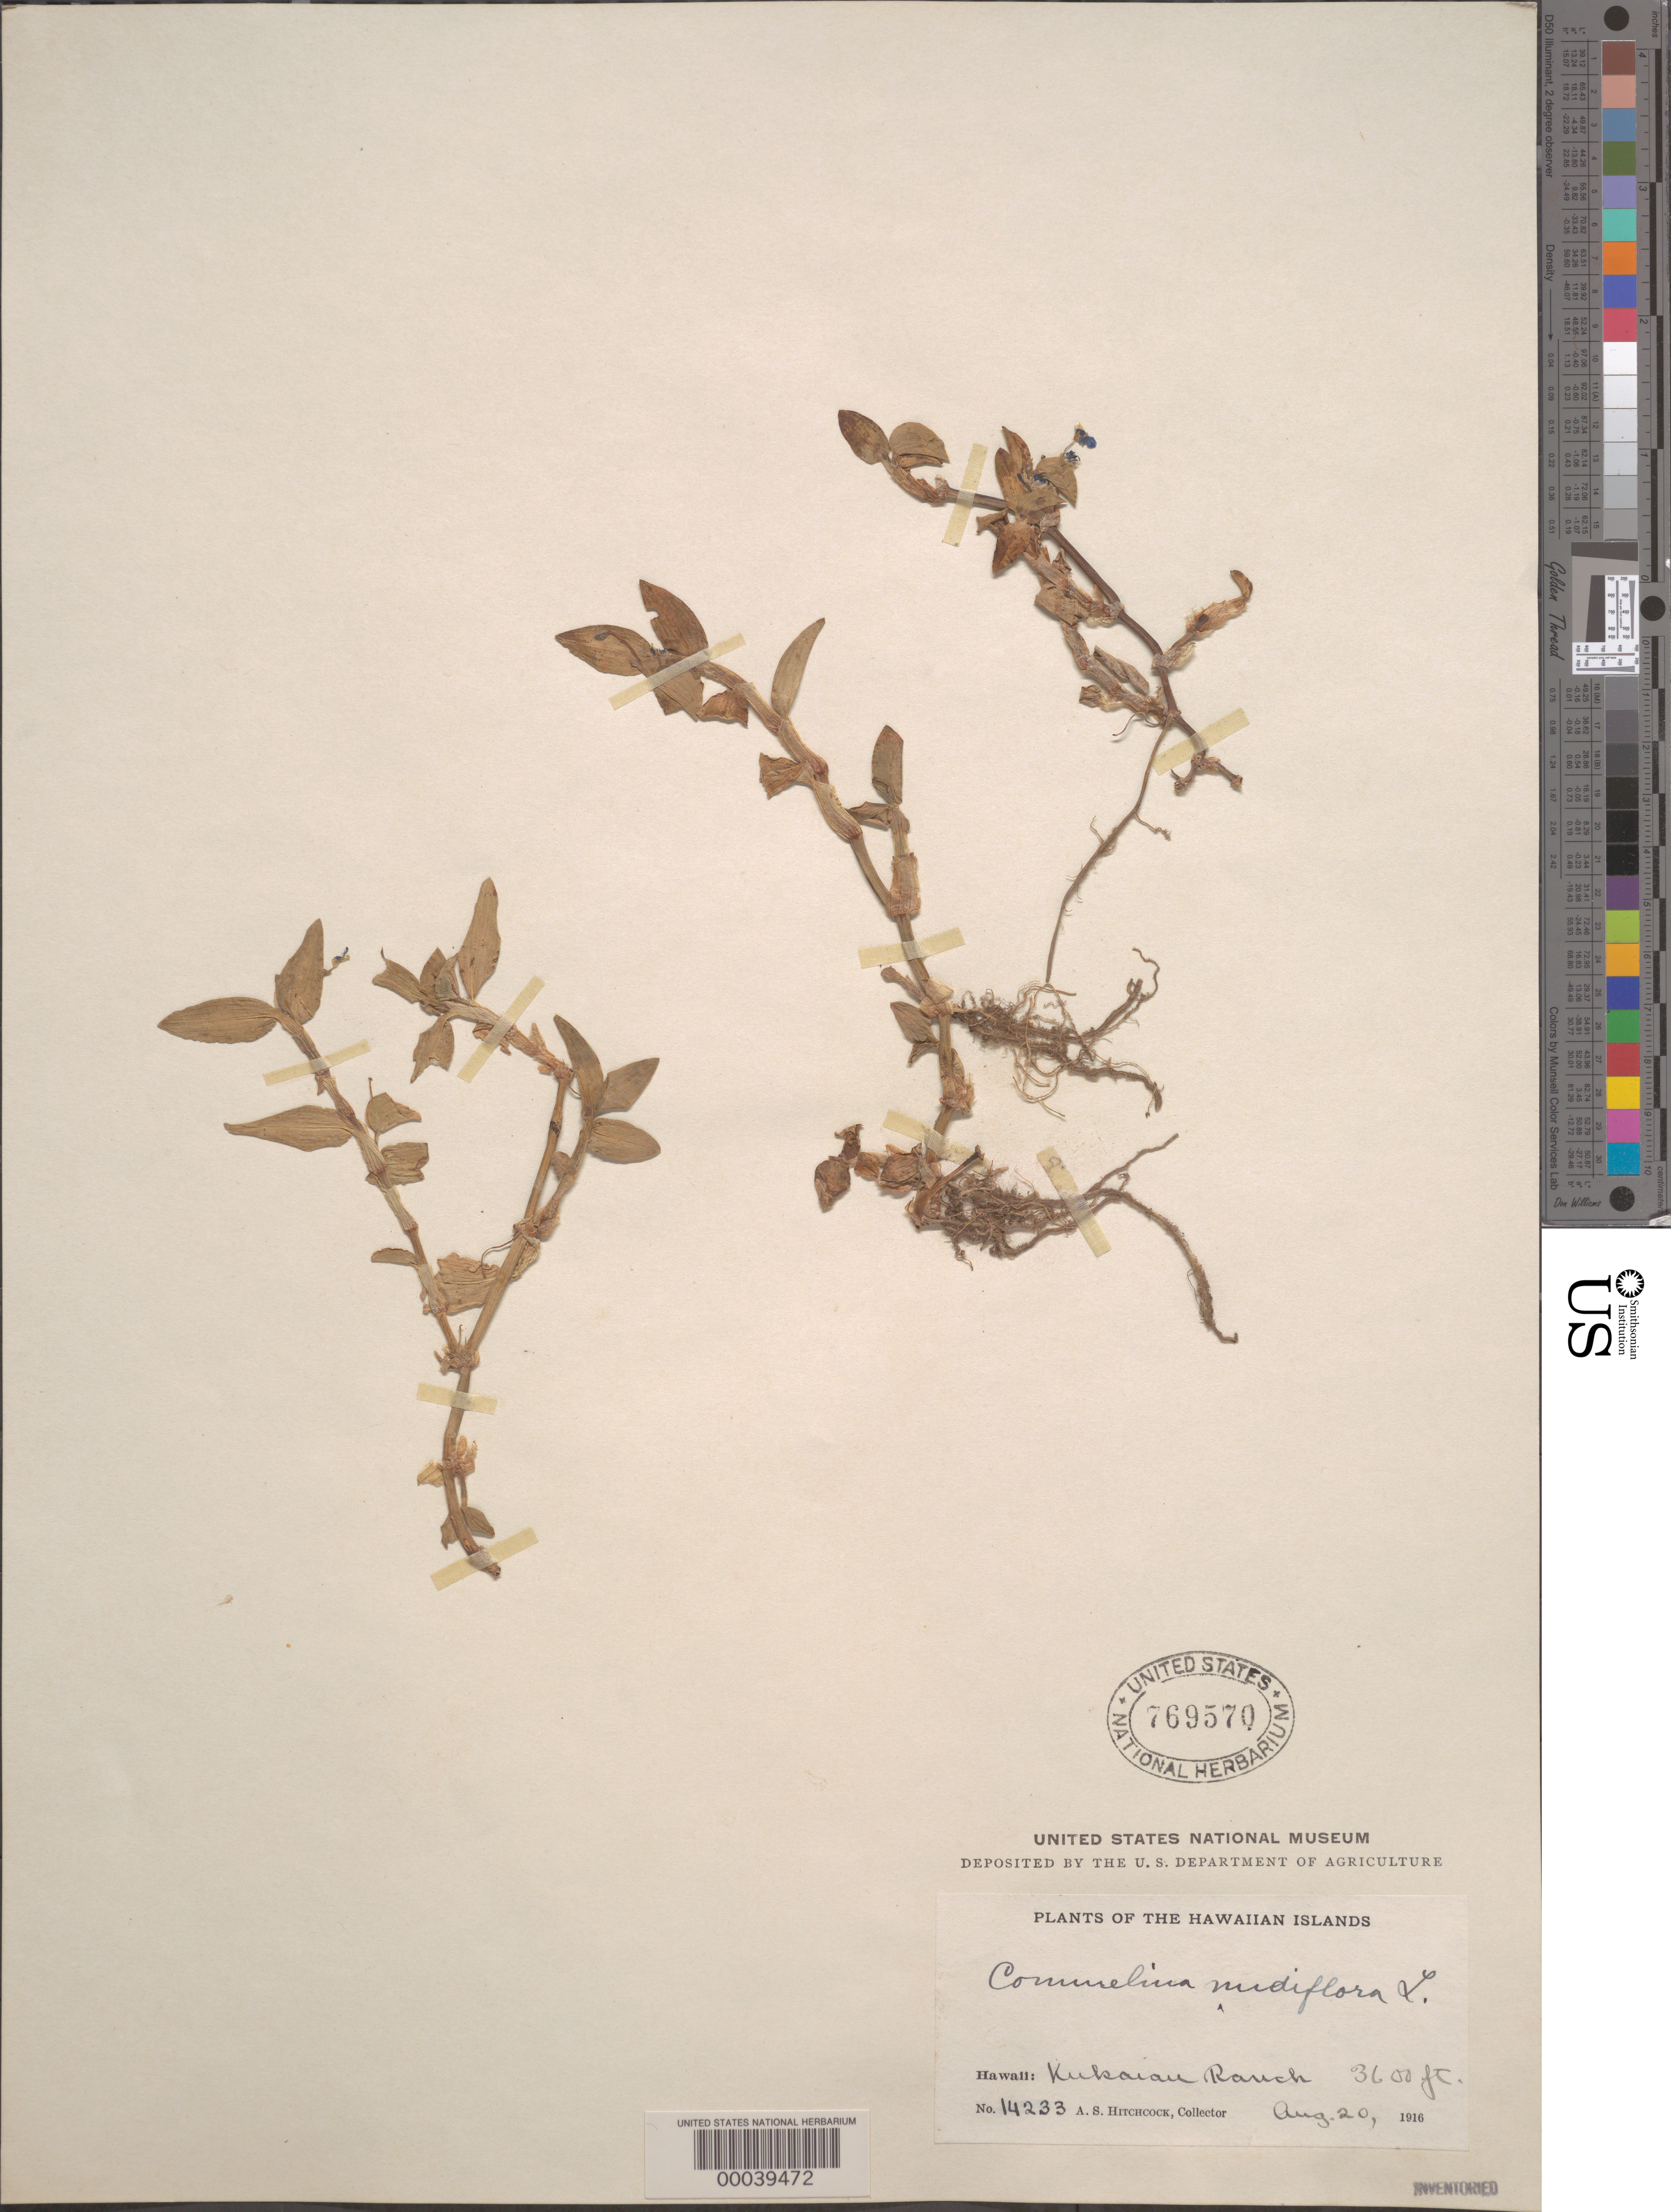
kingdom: Plantae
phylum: Tracheophyta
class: Liliopsida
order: Commelinales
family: Commelinaceae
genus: Commelina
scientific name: Commelina diffusa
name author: Burm. f.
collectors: A. S. Hitchcock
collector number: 14233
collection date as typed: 20 Aug 1916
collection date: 1916-08-20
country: United States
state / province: Hawaii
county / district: Maui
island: Moloka'i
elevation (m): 1098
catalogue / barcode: US 769570